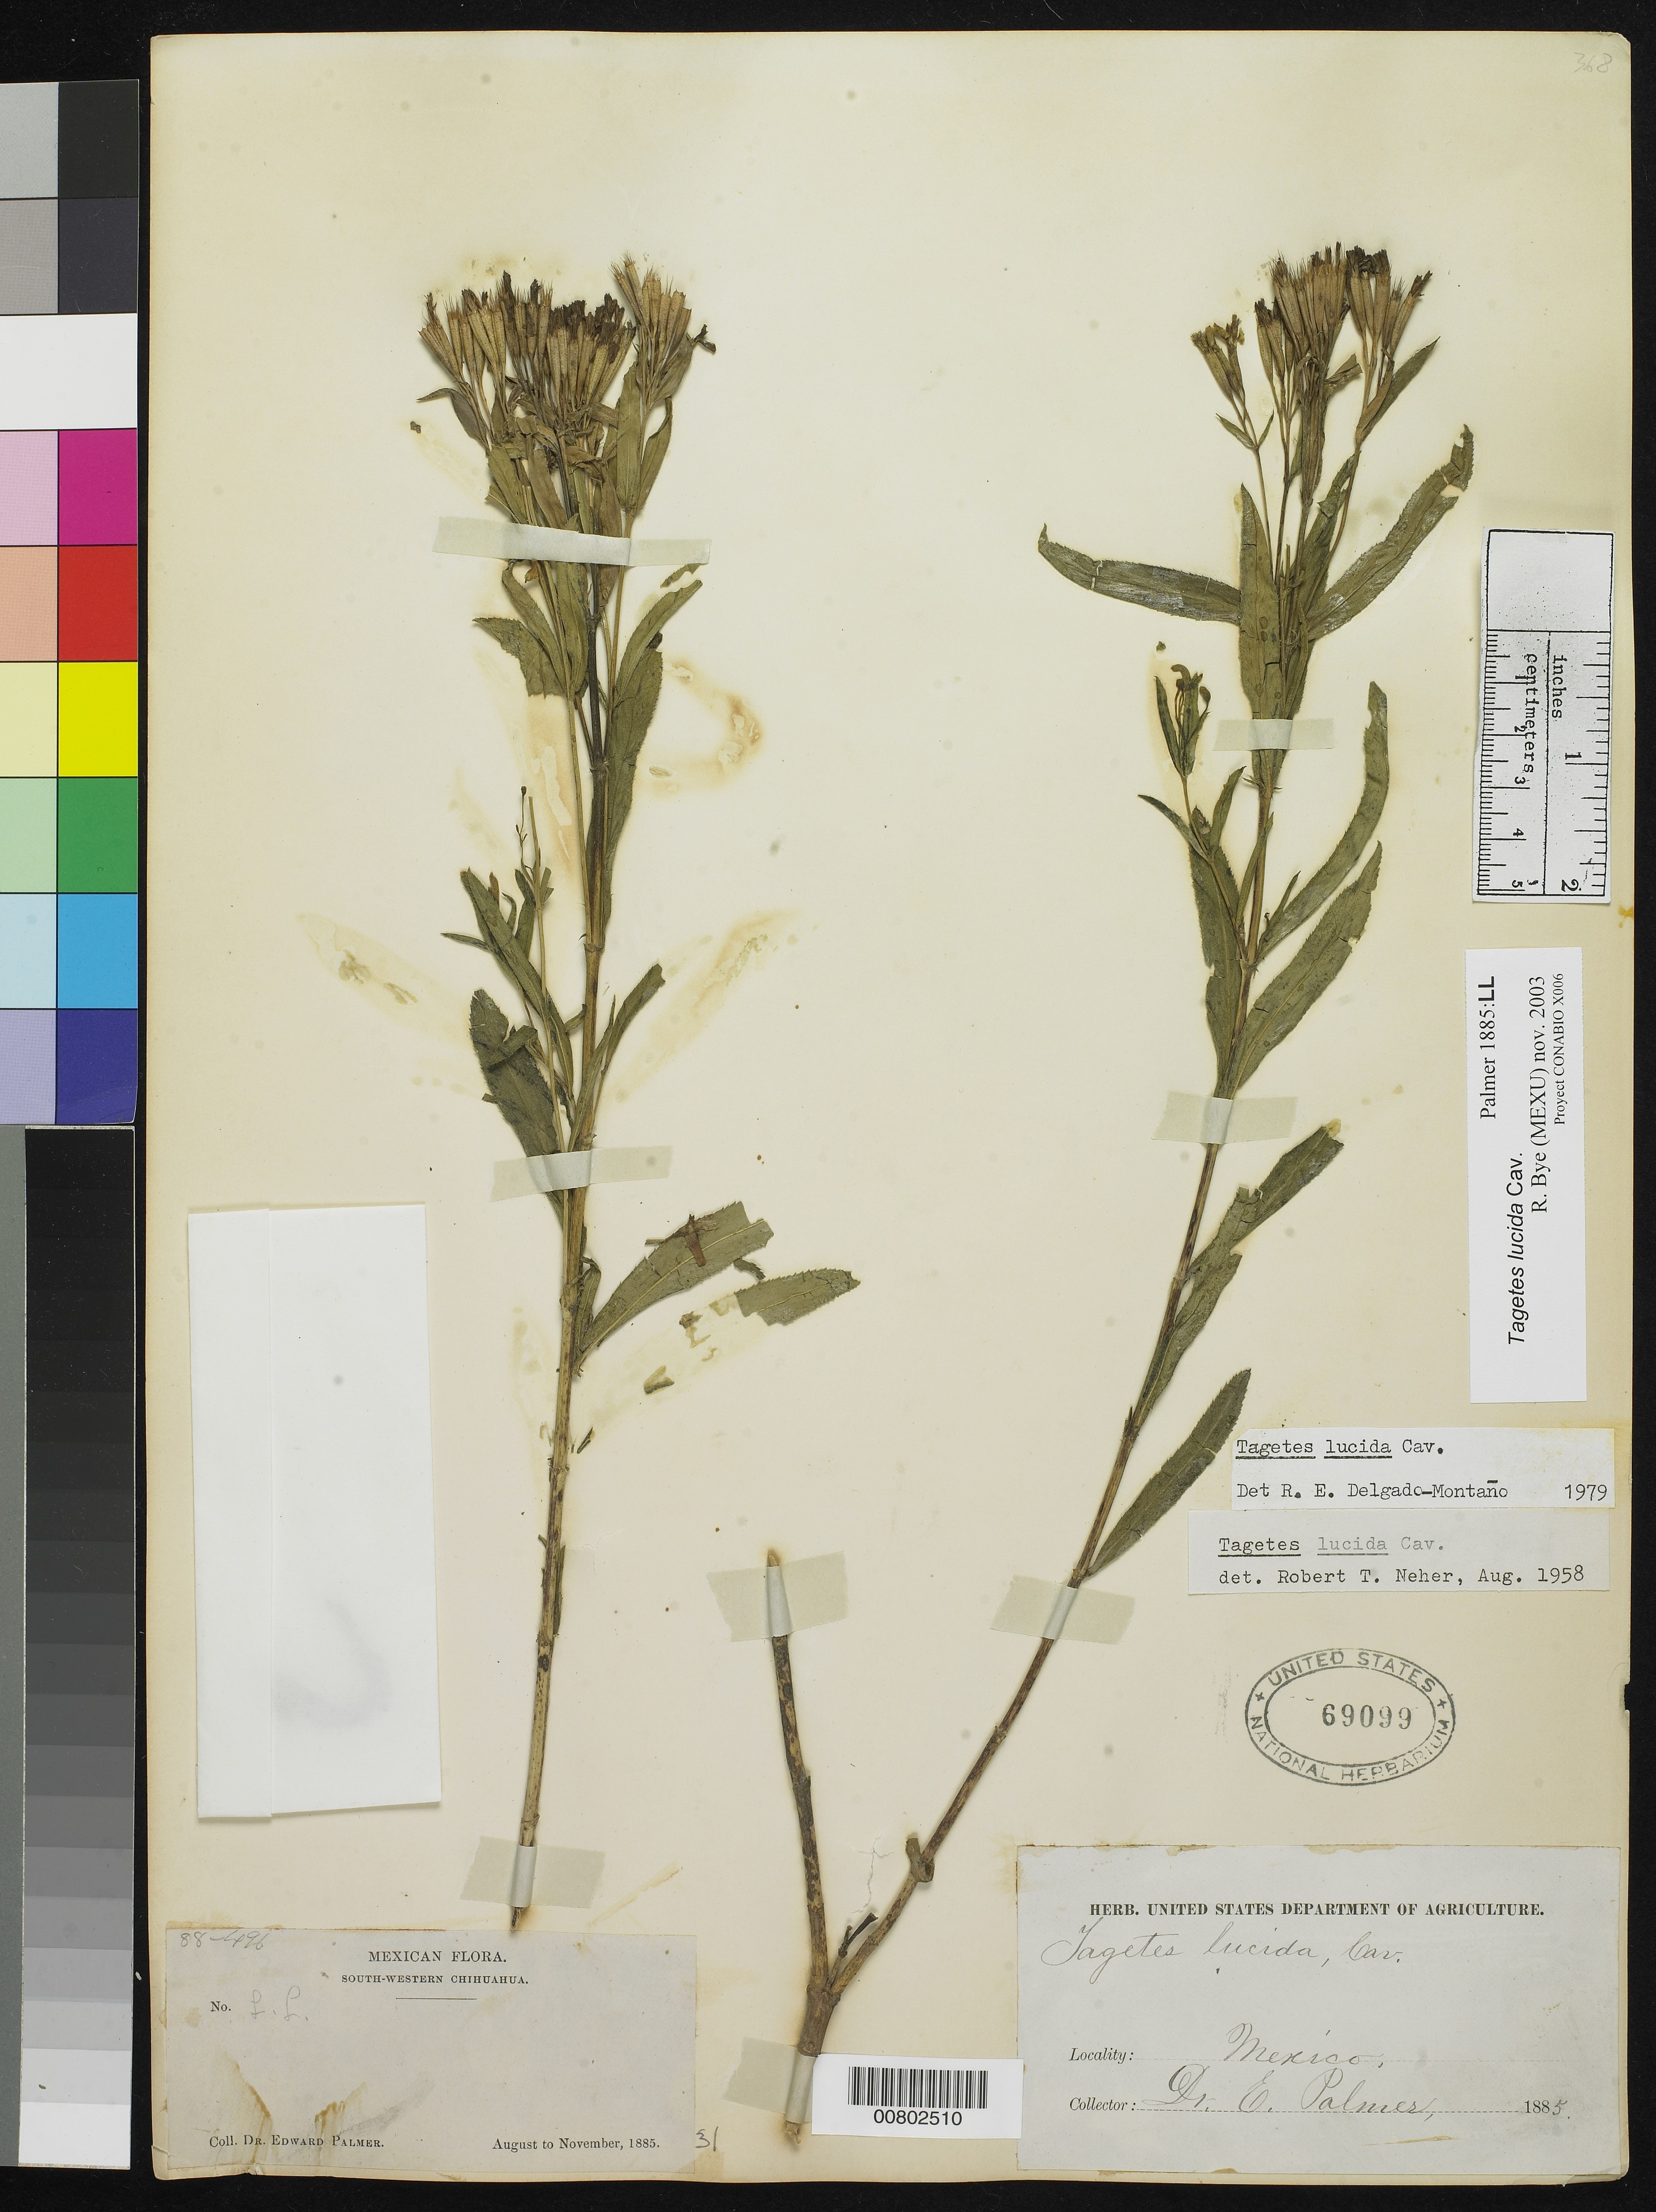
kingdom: Plantae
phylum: Tracheophyta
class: Magnoliopsida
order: Asterales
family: Asteraceae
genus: Tagetes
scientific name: Tagetes lucida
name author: Cav.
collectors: E. Palmer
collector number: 88-496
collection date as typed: Aug 1885 to -- Nov 1885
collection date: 1885-08/1885-11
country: Mexico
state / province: Chihuahua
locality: LL SW Chihuahua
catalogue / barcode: US 69099